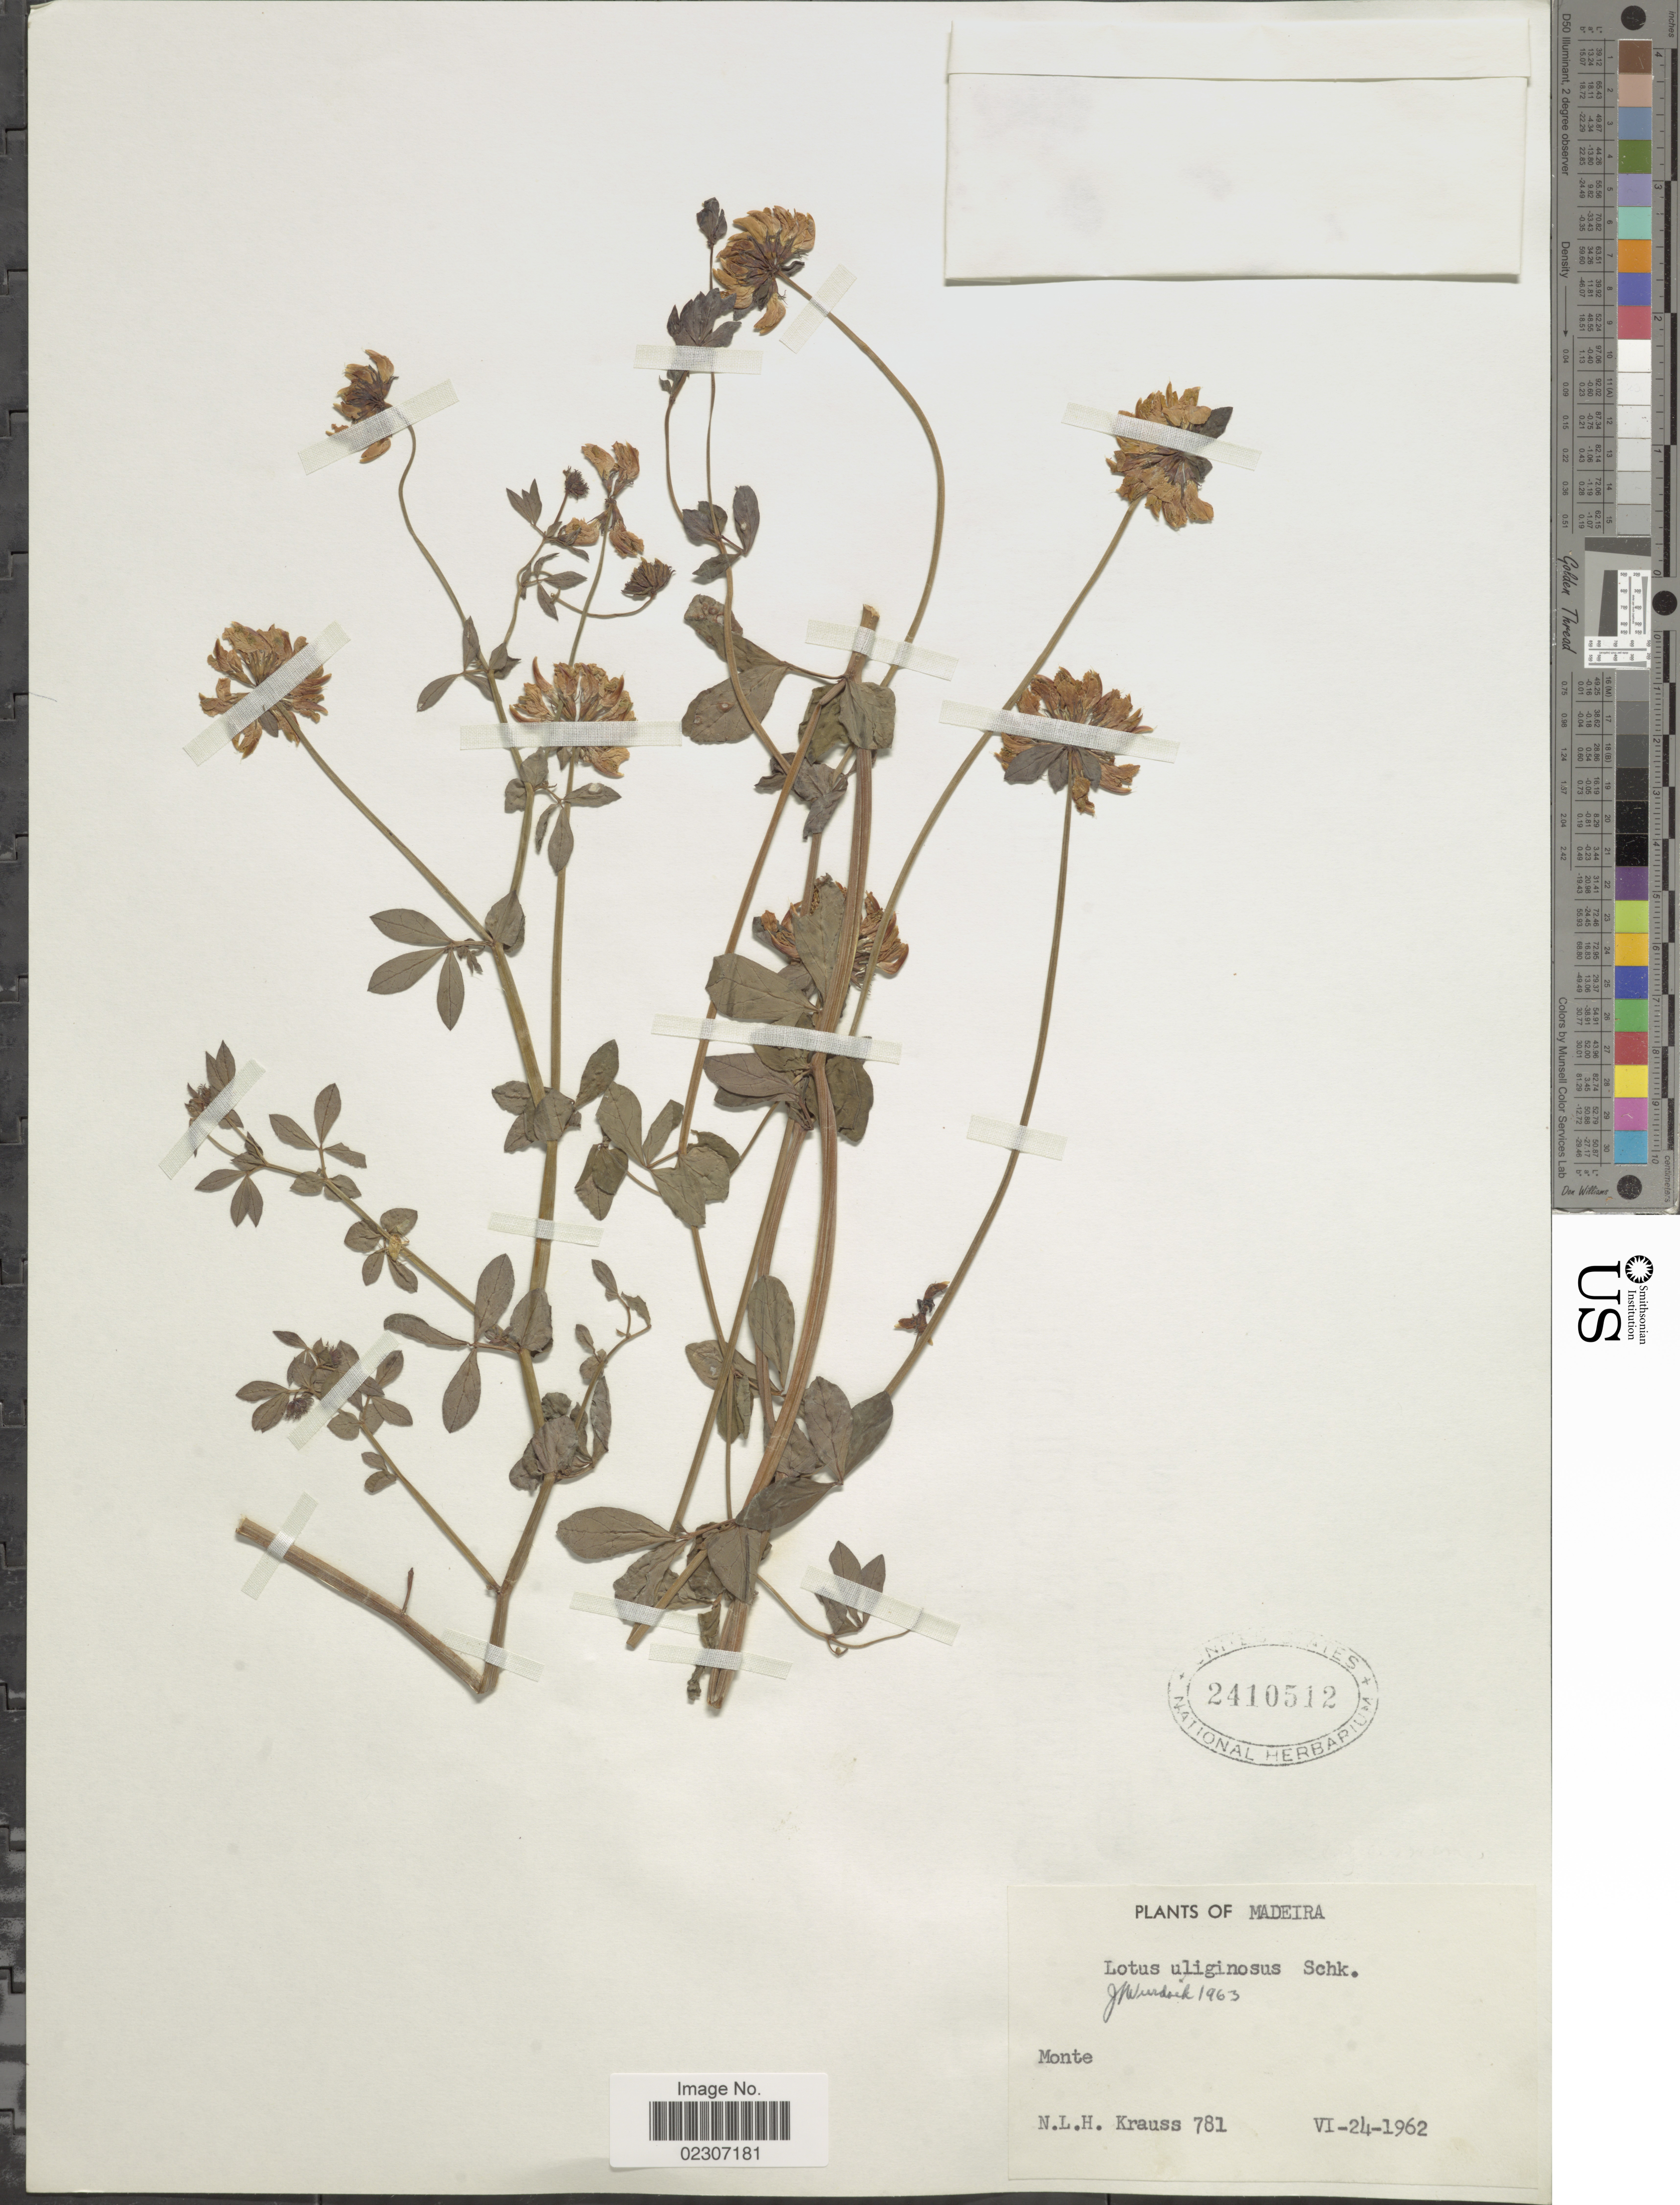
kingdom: Plantae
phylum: Tracheophyta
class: Magnoliopsida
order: Fabales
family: Fabaceae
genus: Lotus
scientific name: Lotus uliginosus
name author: Schkuhr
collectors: N. Krauss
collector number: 781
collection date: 1962-06-24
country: Portugal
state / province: Madeira (Aut. Reg.)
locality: Monte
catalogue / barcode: US 2410512